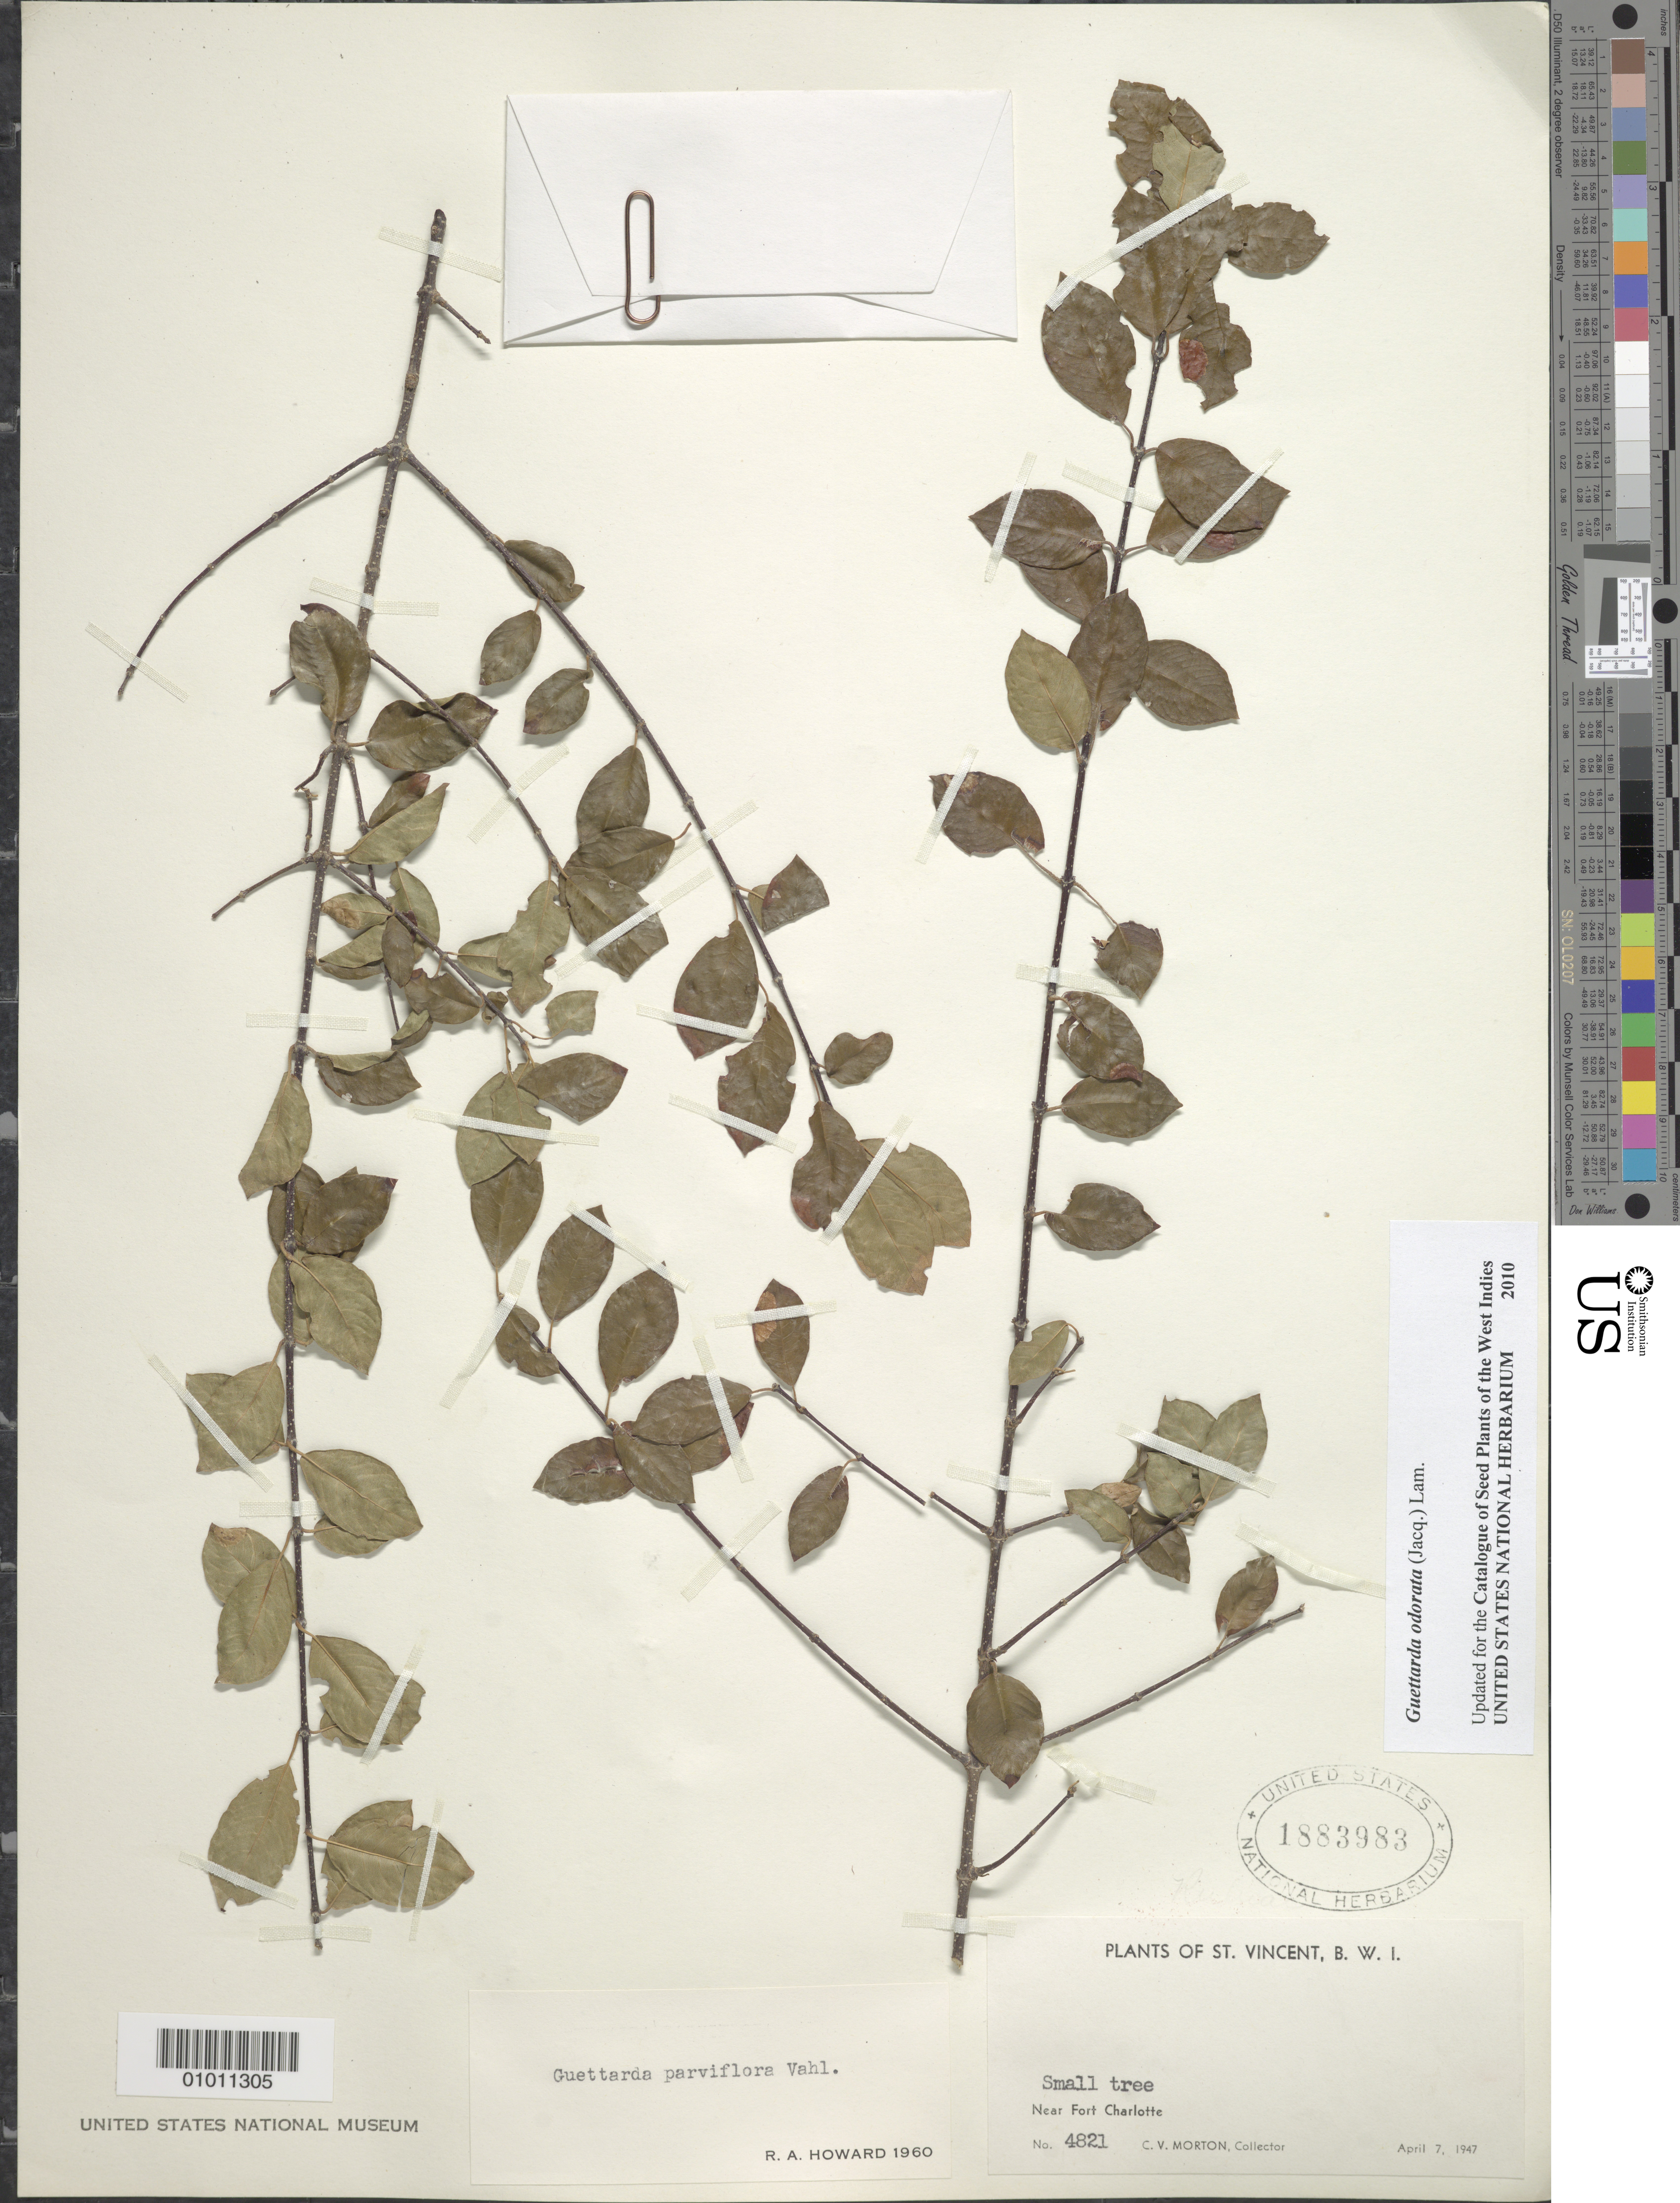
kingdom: Plantae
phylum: Tracheophyta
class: Magnoliopsida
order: Gentianales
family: Rubiaceae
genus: Guettarda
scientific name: Guettarda odorata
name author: (Jacq.) Lam.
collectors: C. V. Morton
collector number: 4821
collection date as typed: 07 Apr 1947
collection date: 1947-04-07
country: St. Vincent - Grenadines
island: St. Vincent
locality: Near Fort Charlotte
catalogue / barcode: US 1883983